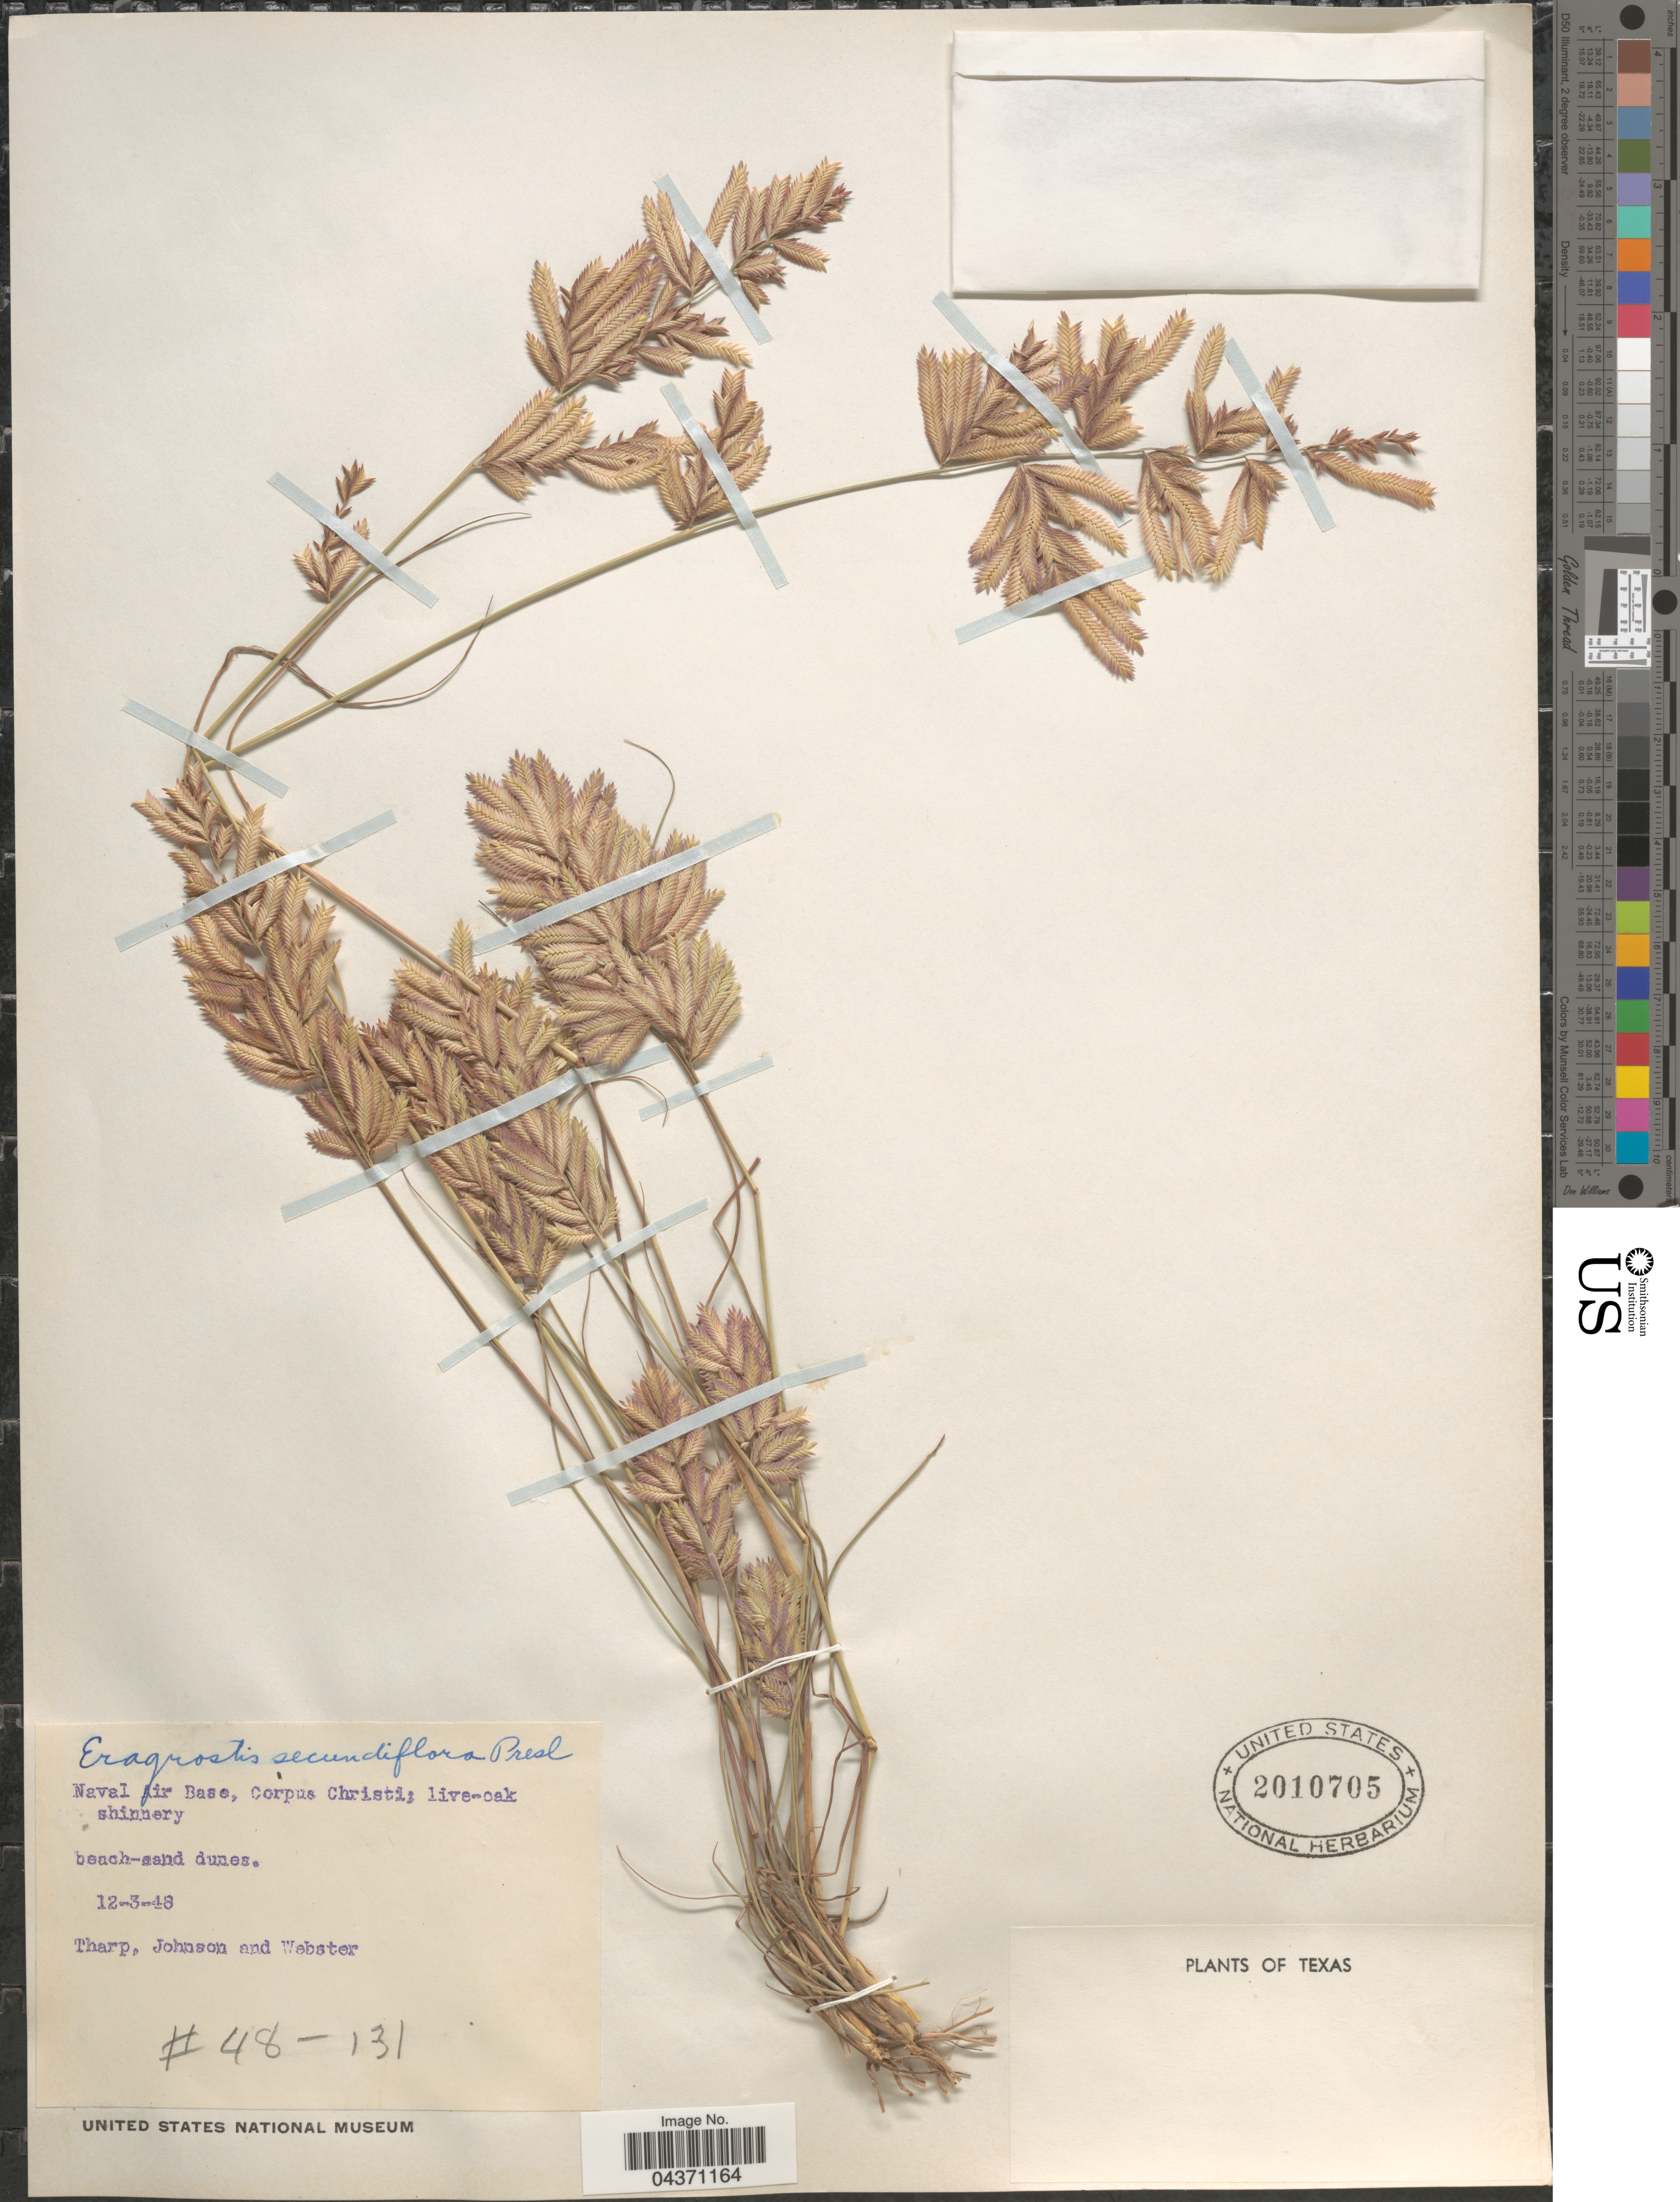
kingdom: Plantae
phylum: Tracheophyta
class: Liliopsida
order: Poales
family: Poaceae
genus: Eragrostis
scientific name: Eragrostis secundiflora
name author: J. Presl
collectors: Tharp, --, -- Johnson & -. Webster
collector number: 48-131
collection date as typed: Transcribed d/m/y: 3/12/48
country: United States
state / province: Texas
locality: Naval Air Base, Corpus Christi; live-oak shinnery.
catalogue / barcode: US 2010705